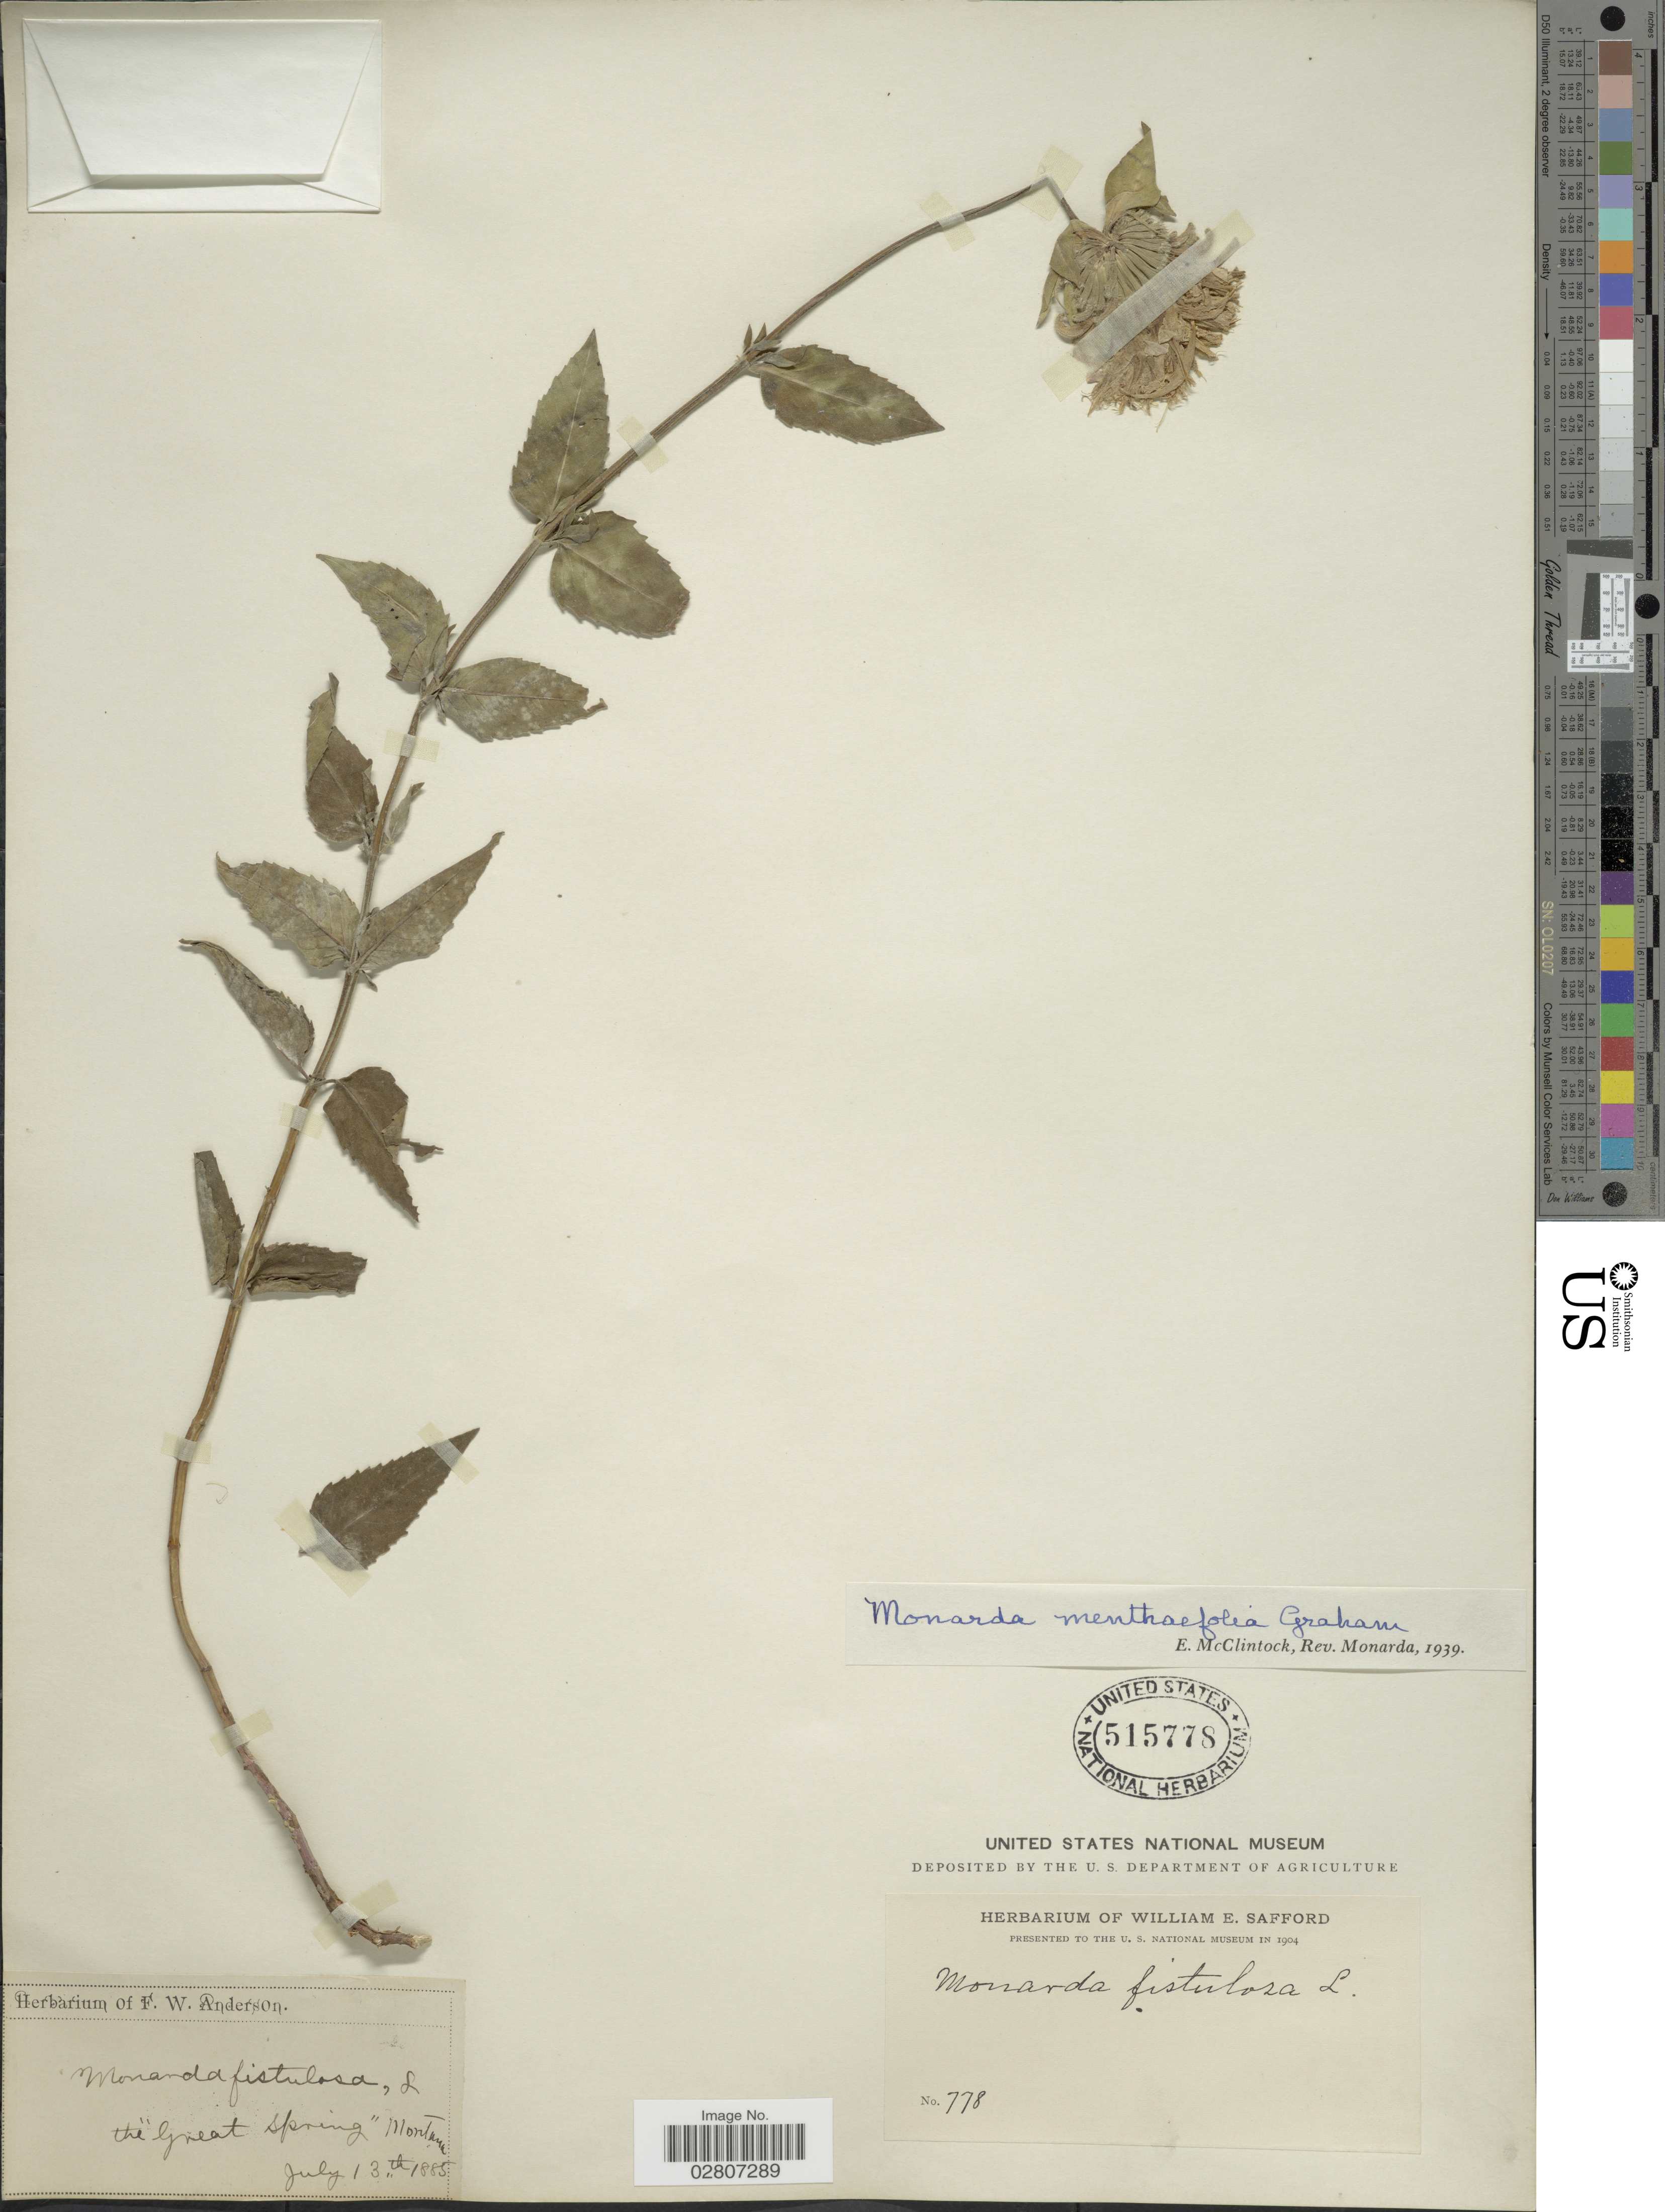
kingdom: Plantae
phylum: Tracheophyta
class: Magnoliopsida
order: Lamiales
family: Lamiaceae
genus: Monarda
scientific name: Monarda fistulosa var. menthifolia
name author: (Graham) Fernald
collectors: ex herb. F.W. Anderson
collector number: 778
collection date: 1885-07-13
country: United States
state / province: Montana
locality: The "Great Spring", Montana.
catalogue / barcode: US 515778